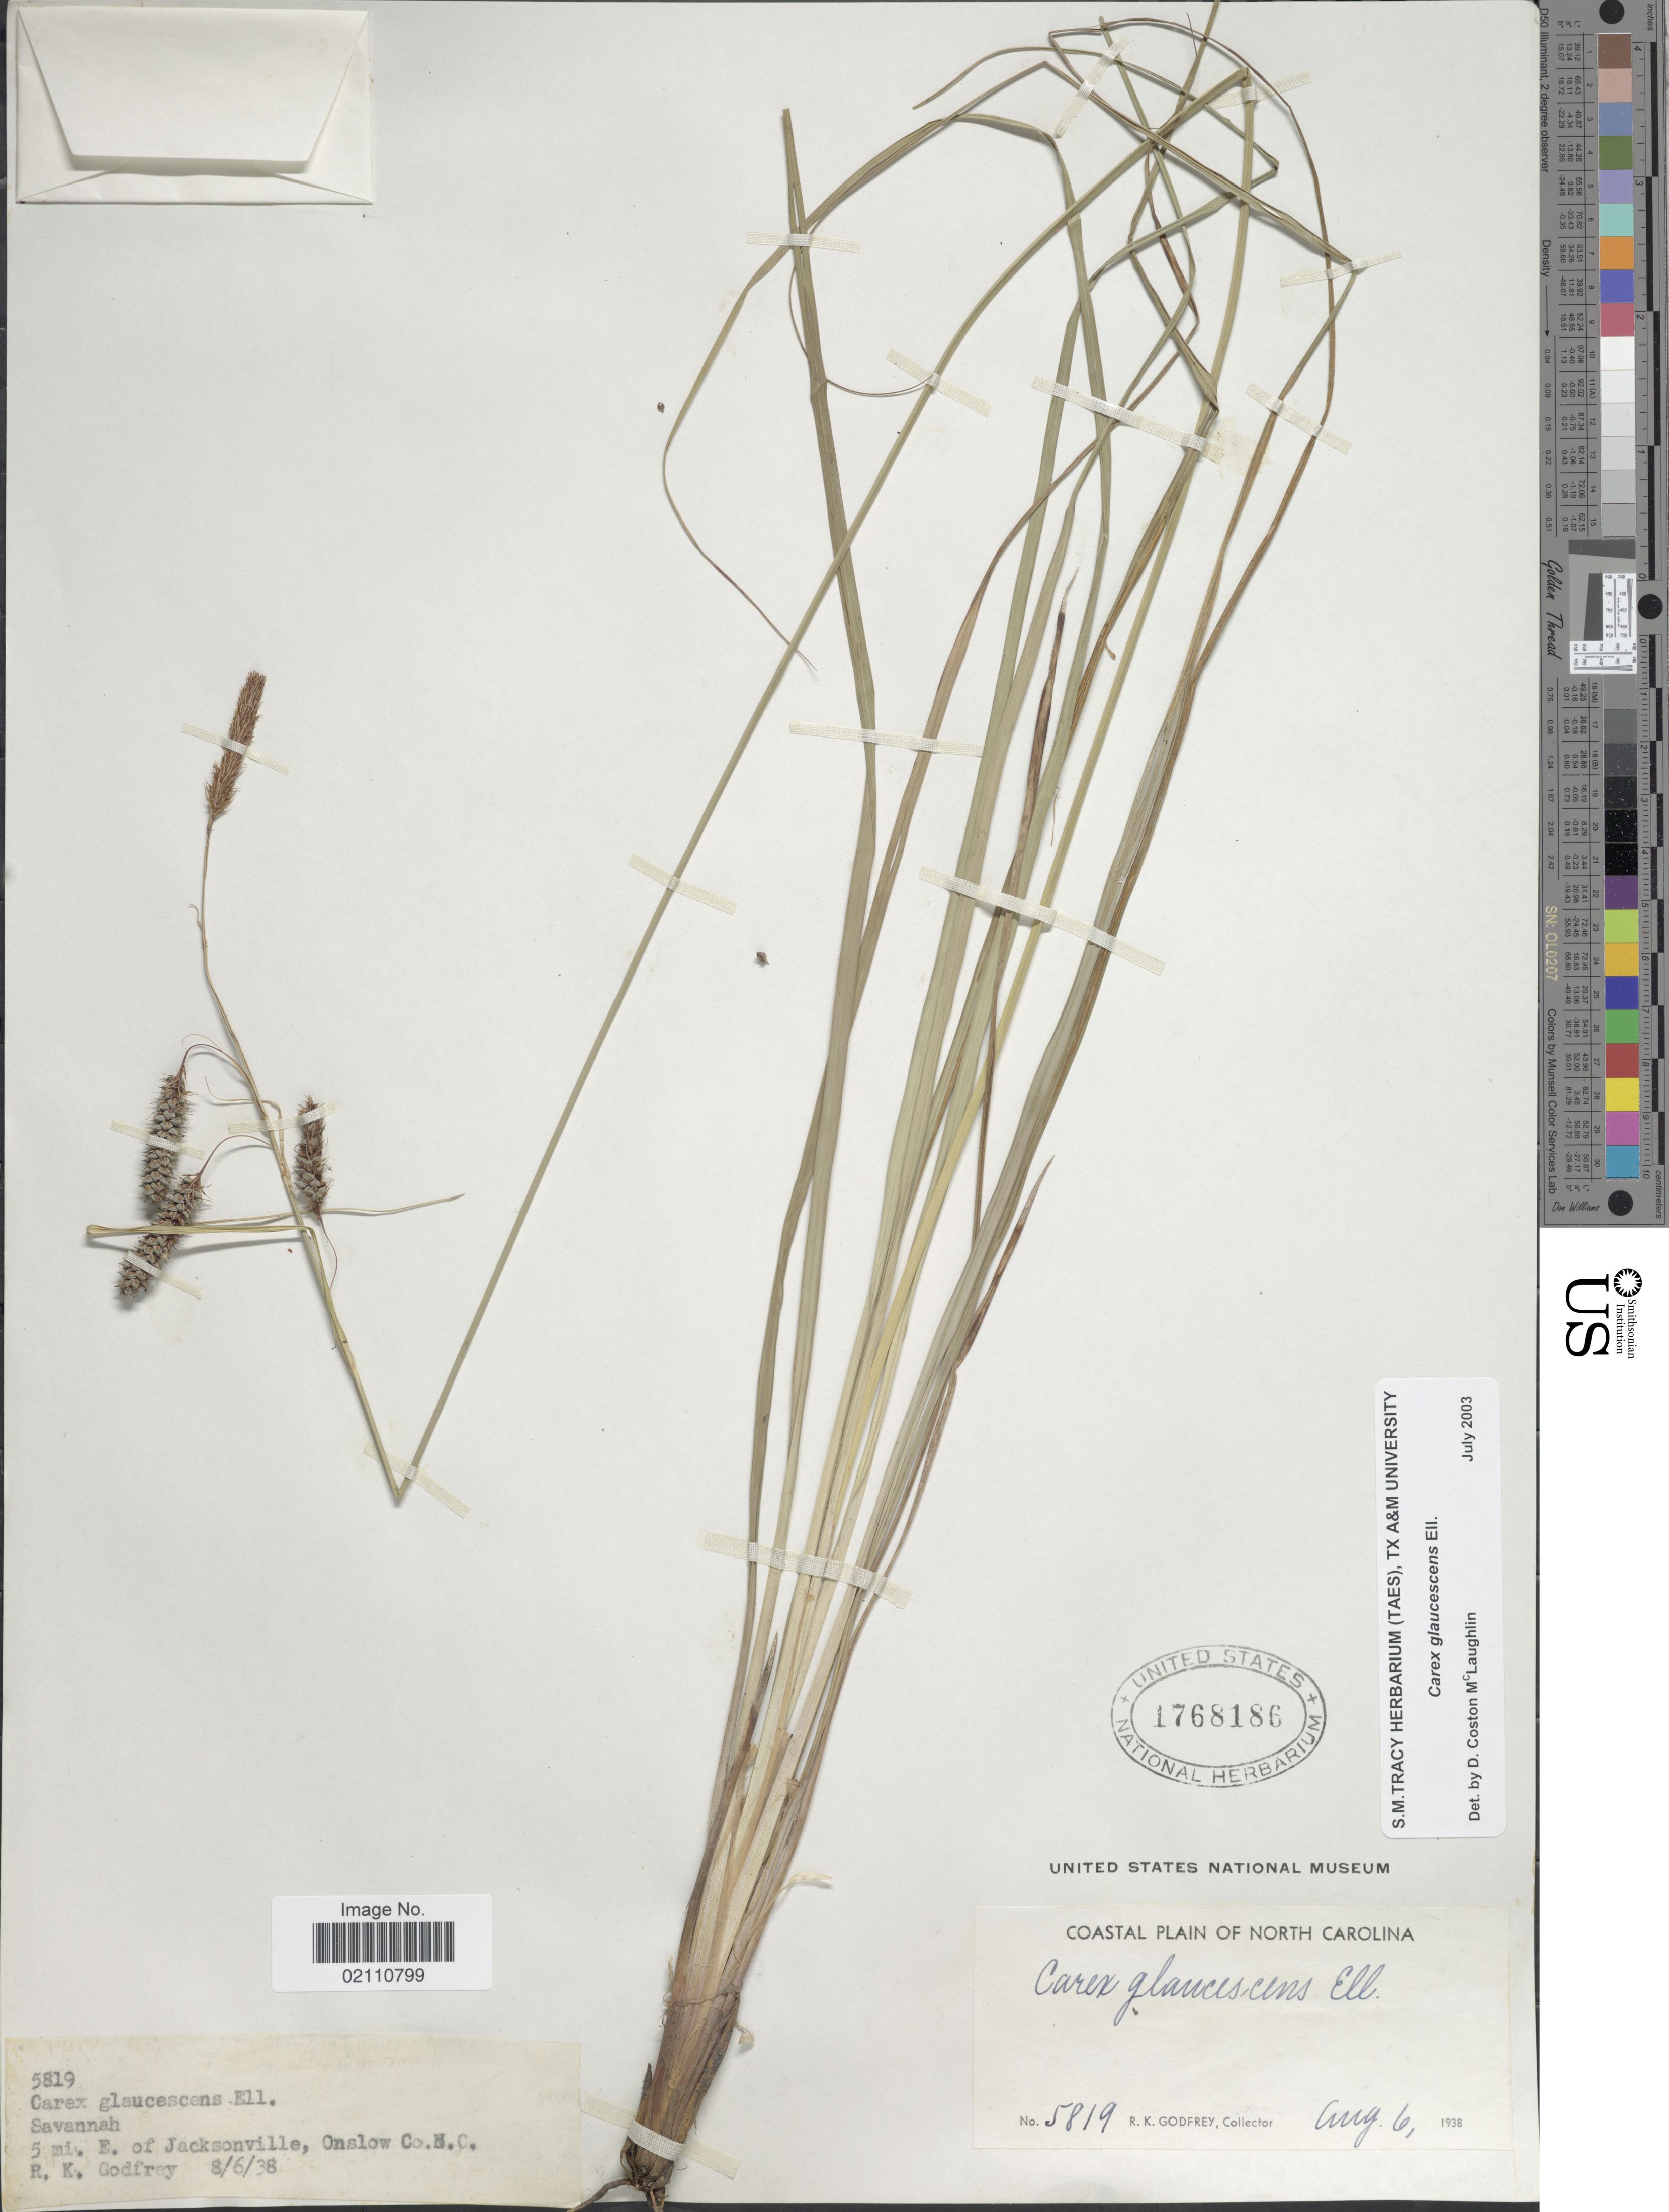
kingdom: Plantae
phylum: Tracheophyta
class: Liliopsida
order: Poales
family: Cyperaceae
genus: Carex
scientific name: Carex glaucescens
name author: Elliott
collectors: R. K. Godfrey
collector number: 5819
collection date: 1938-08-06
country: United States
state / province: North Carolina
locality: Coastal Plain, Savannah, 5 mi. E. of Jacksonville, Onslow Co.,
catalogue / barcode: US 1768186